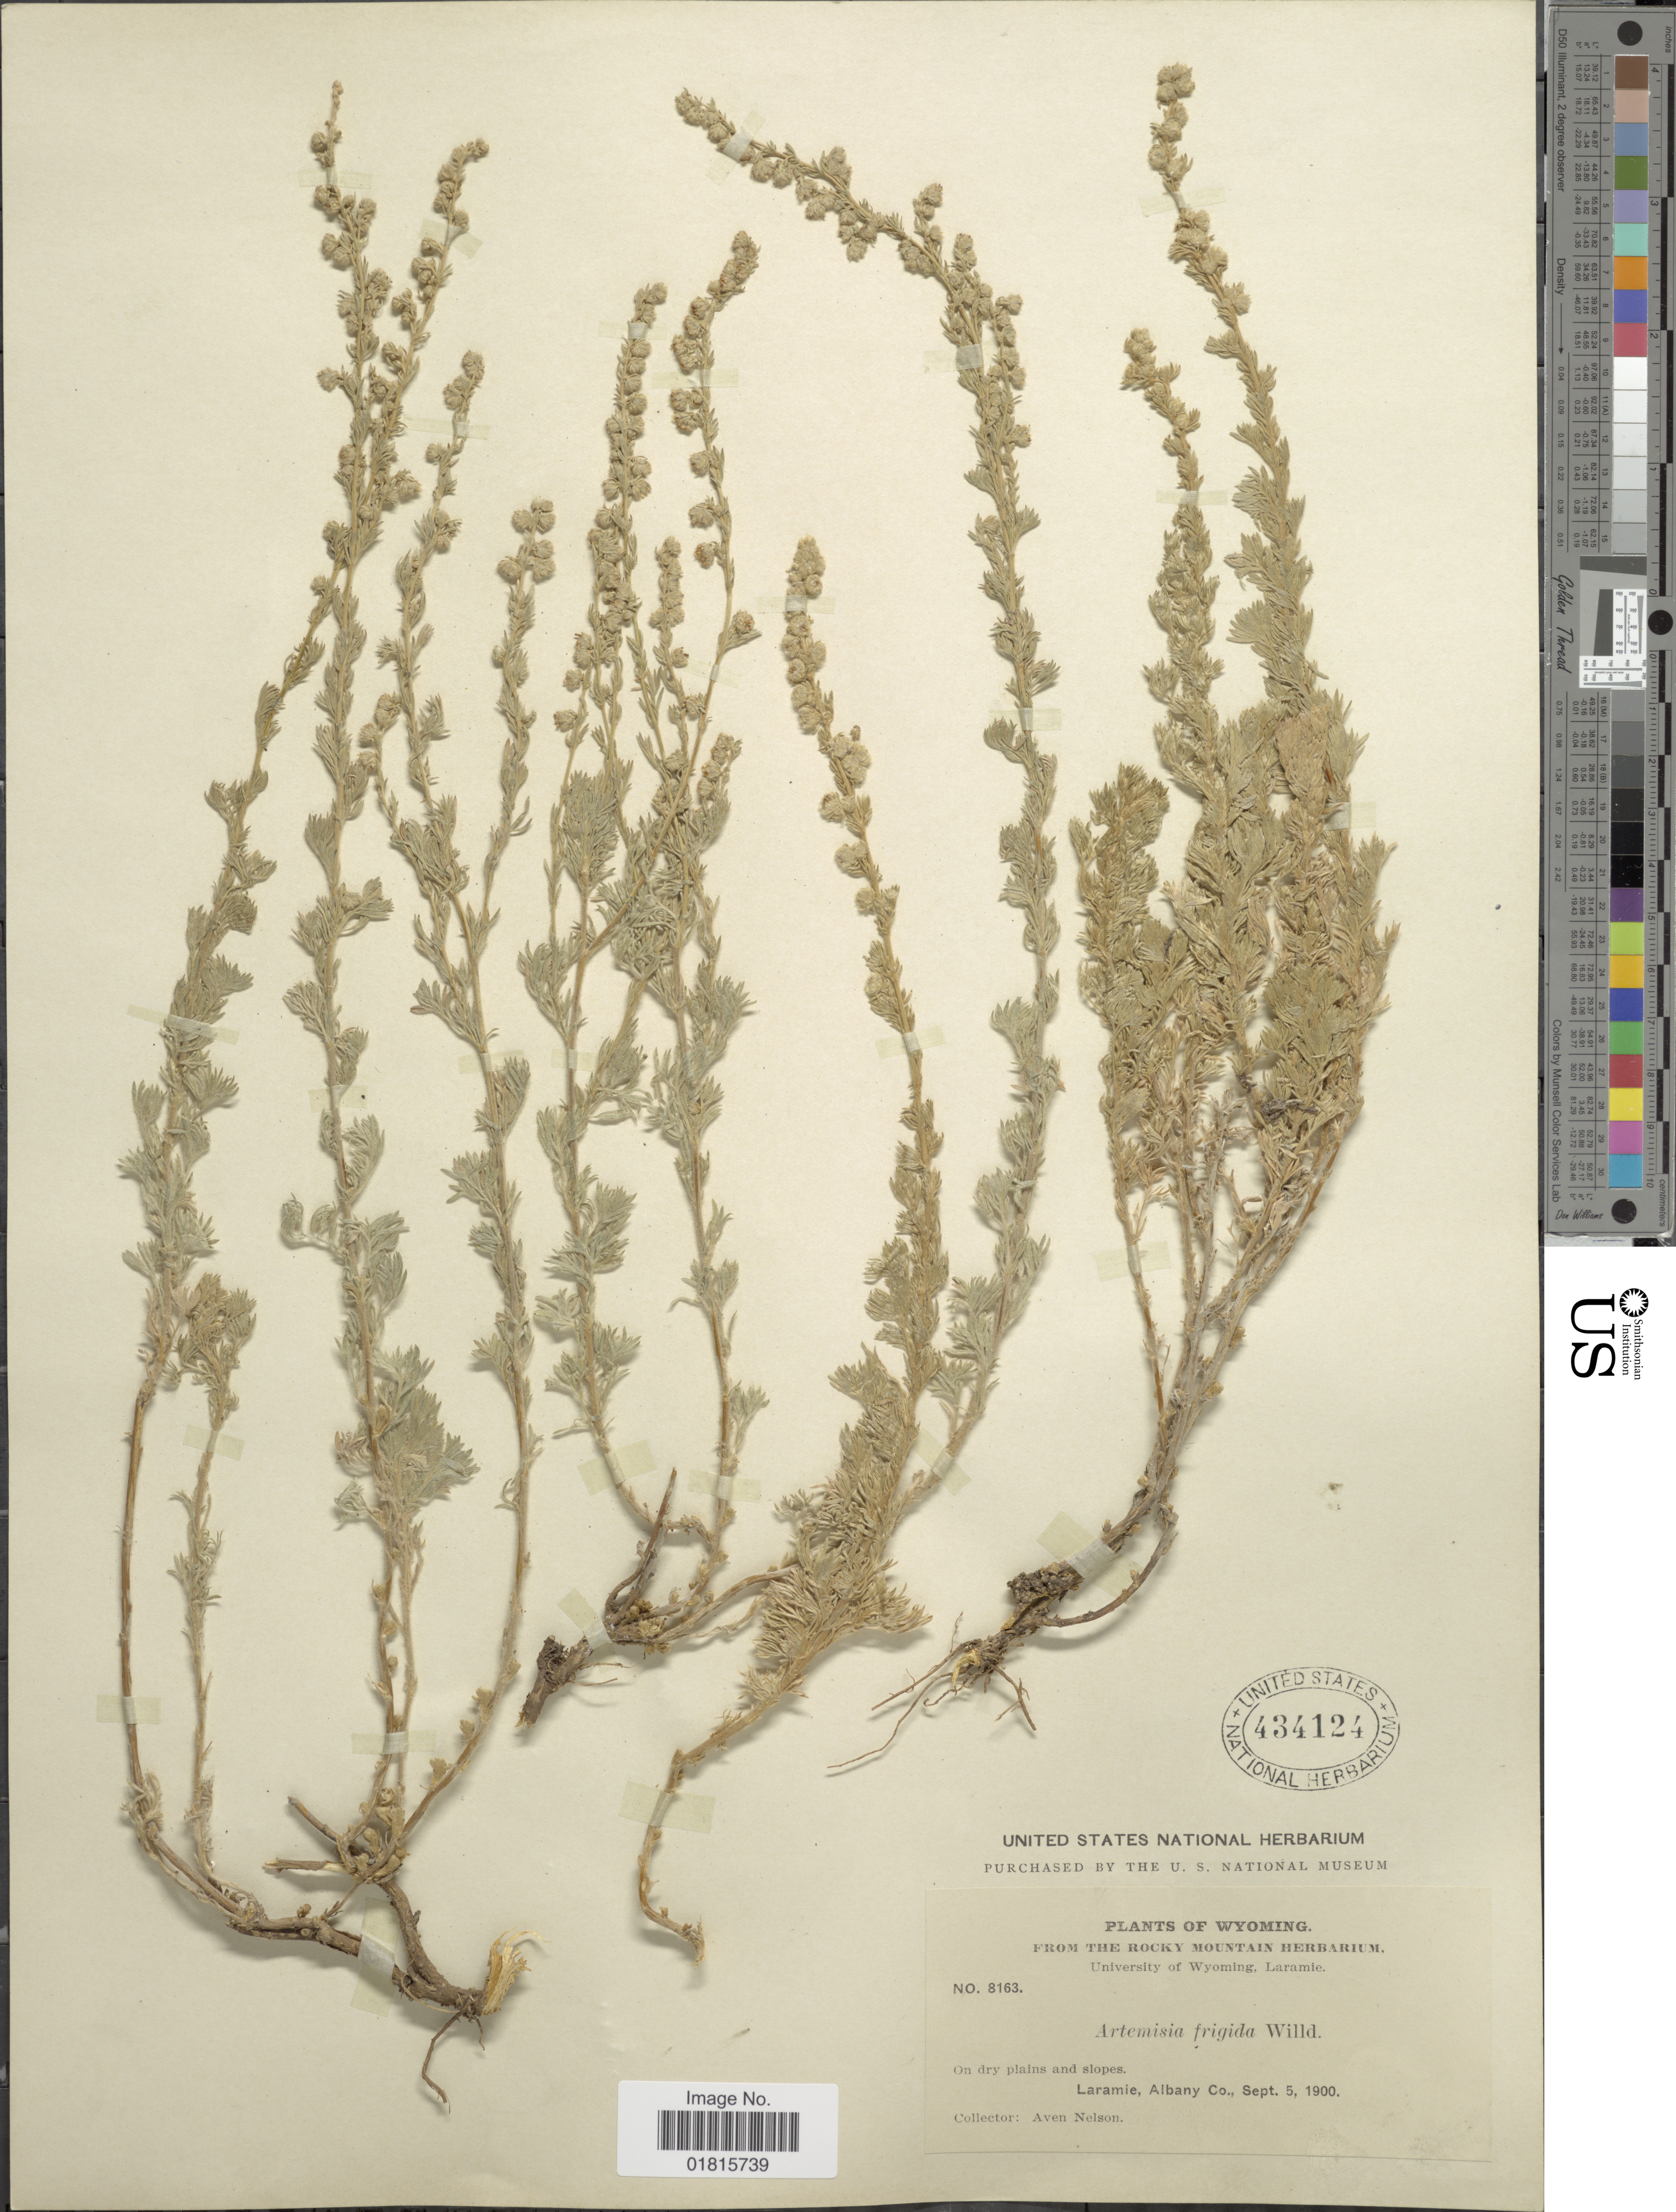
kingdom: Plantae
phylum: Tracheophyta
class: Magnoliopsida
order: Asterales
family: Asteraceae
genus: Artemisia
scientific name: Artemisia frigida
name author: Willd.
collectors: A. Nelson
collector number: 8163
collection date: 1900-09-05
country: United States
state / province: Wyoming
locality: On dry plains and slopes, Laramie, Albany Co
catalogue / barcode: US 434124